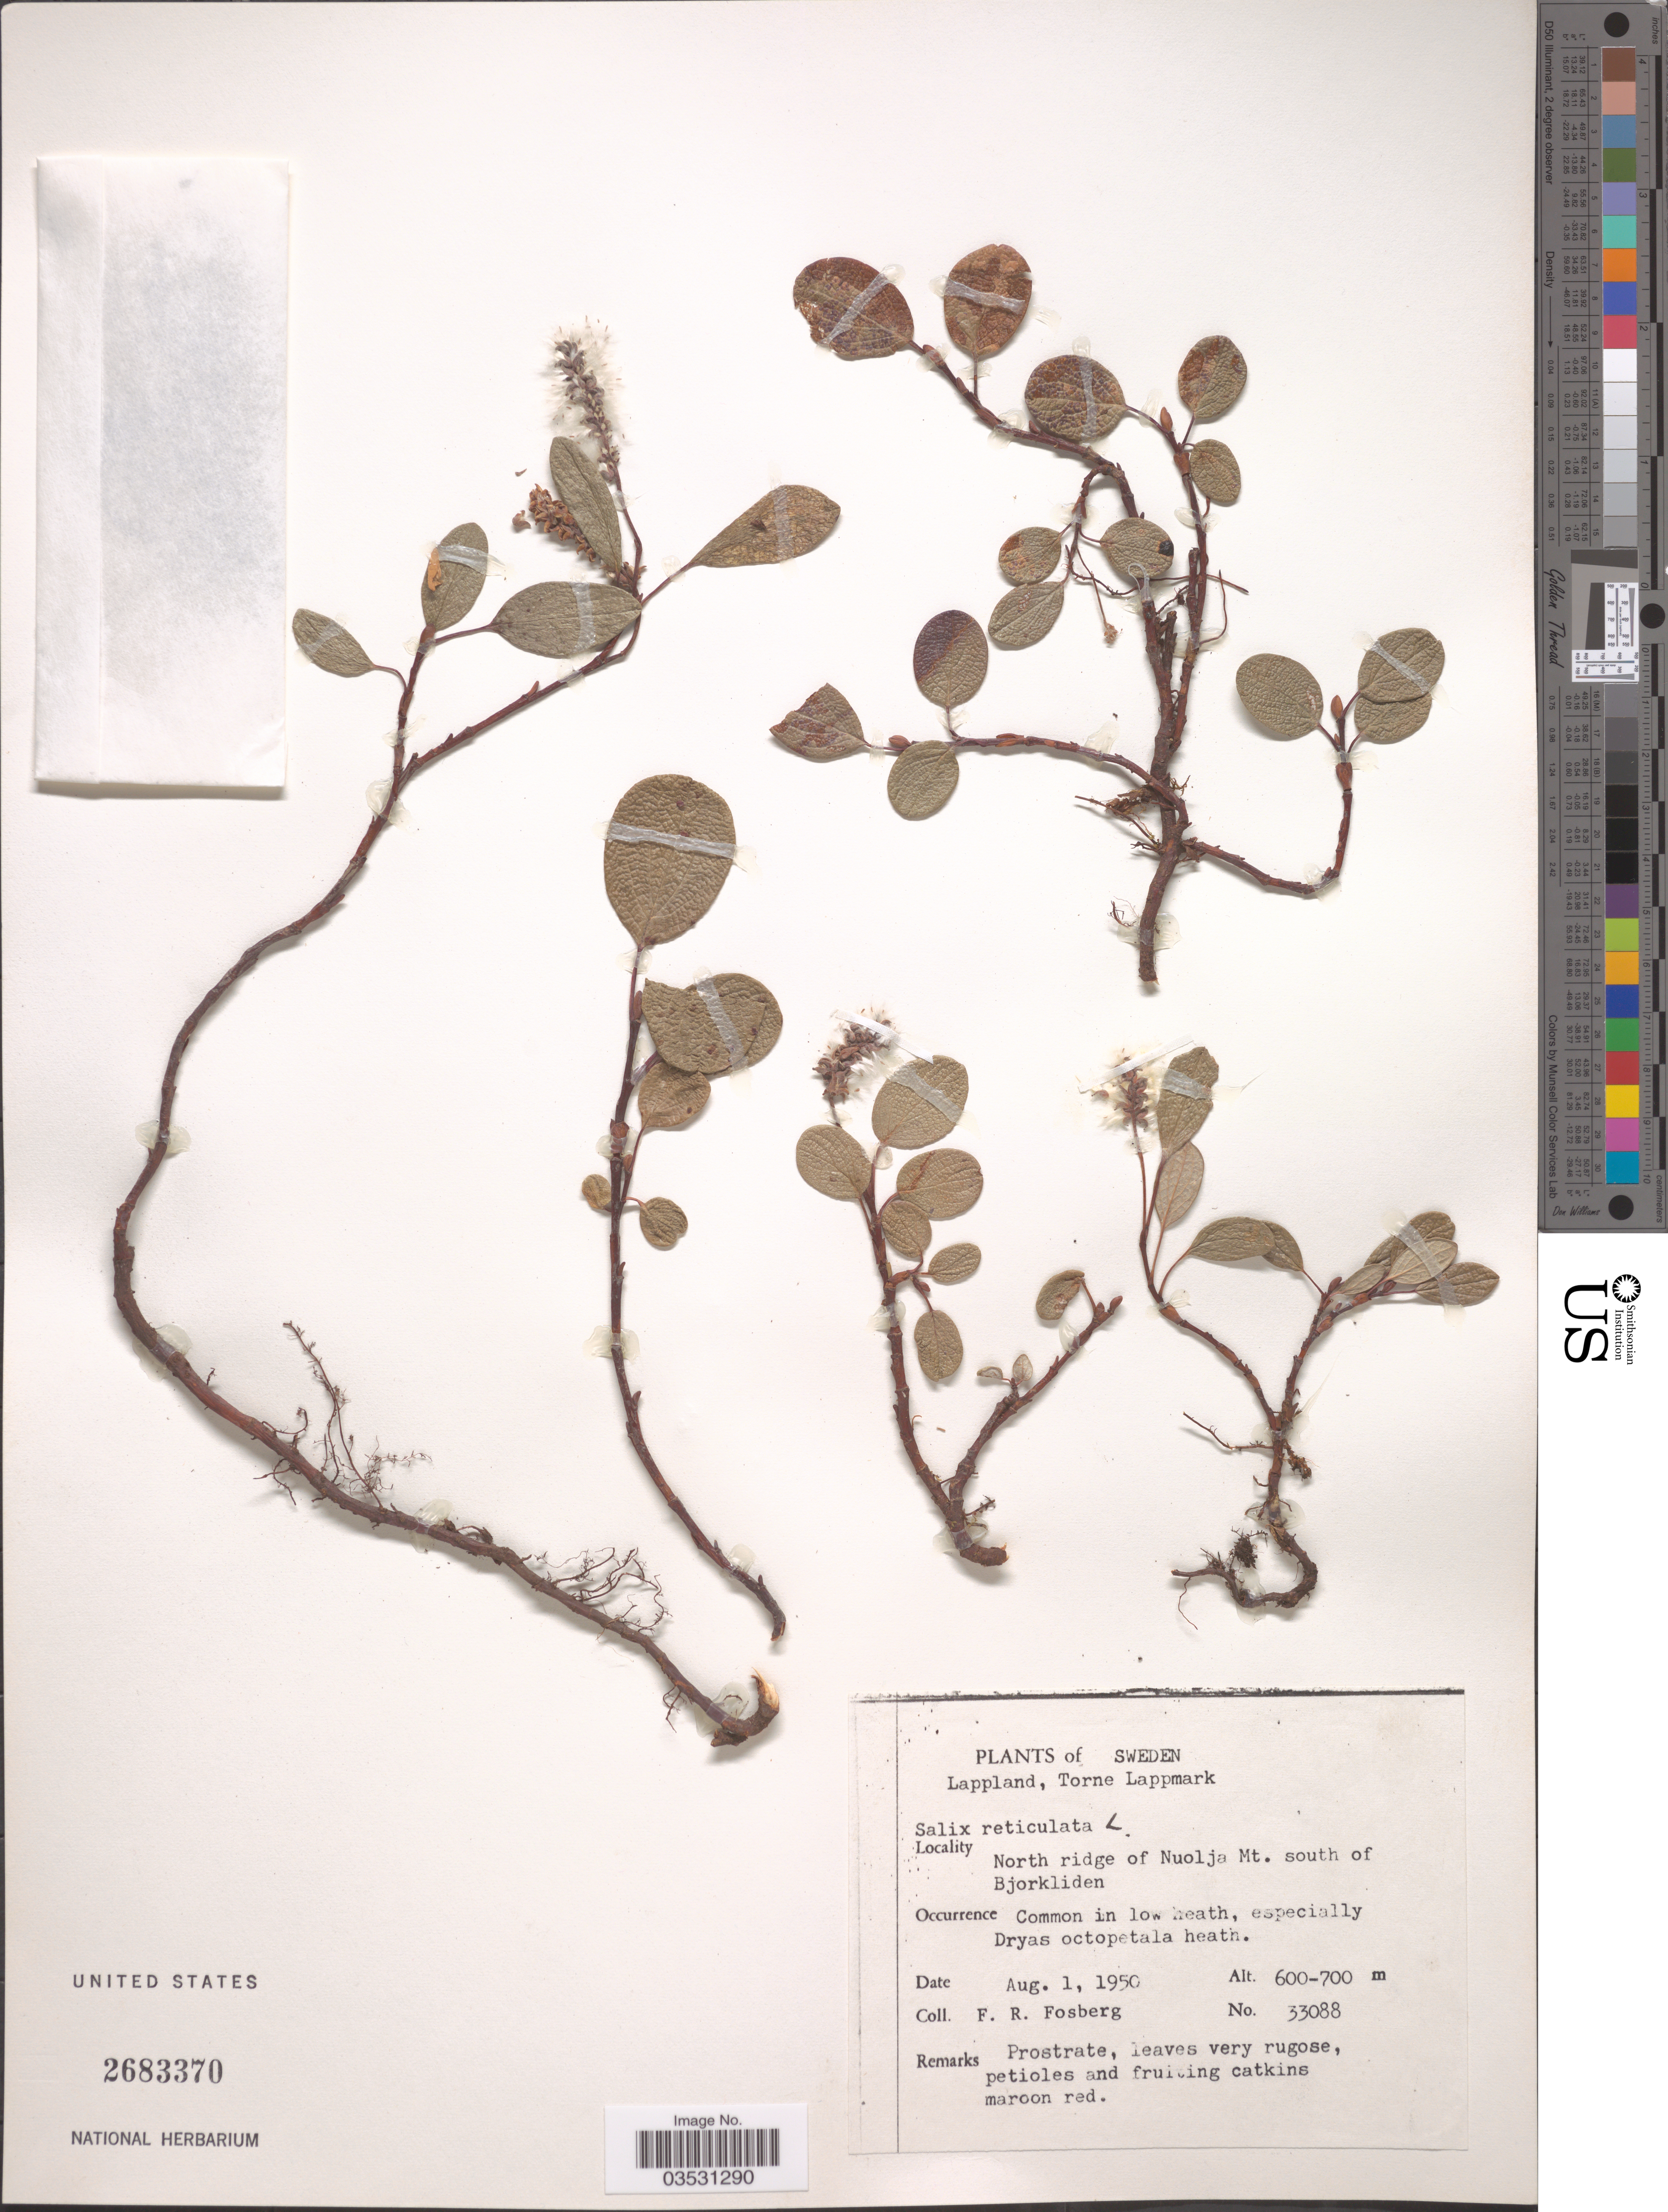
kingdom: Plantae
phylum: Tracheophyta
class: Magnoliopsida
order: Malpighiales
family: Salicaceae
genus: Salix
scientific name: Salix reticulata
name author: L.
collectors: F. R. Fosberg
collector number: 33088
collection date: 1950-08-01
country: Sweden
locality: Lappland, Torne Lappmark. North ridge of Nuolja Mt. south of Bjorkliden.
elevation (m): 600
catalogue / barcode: US 2683370